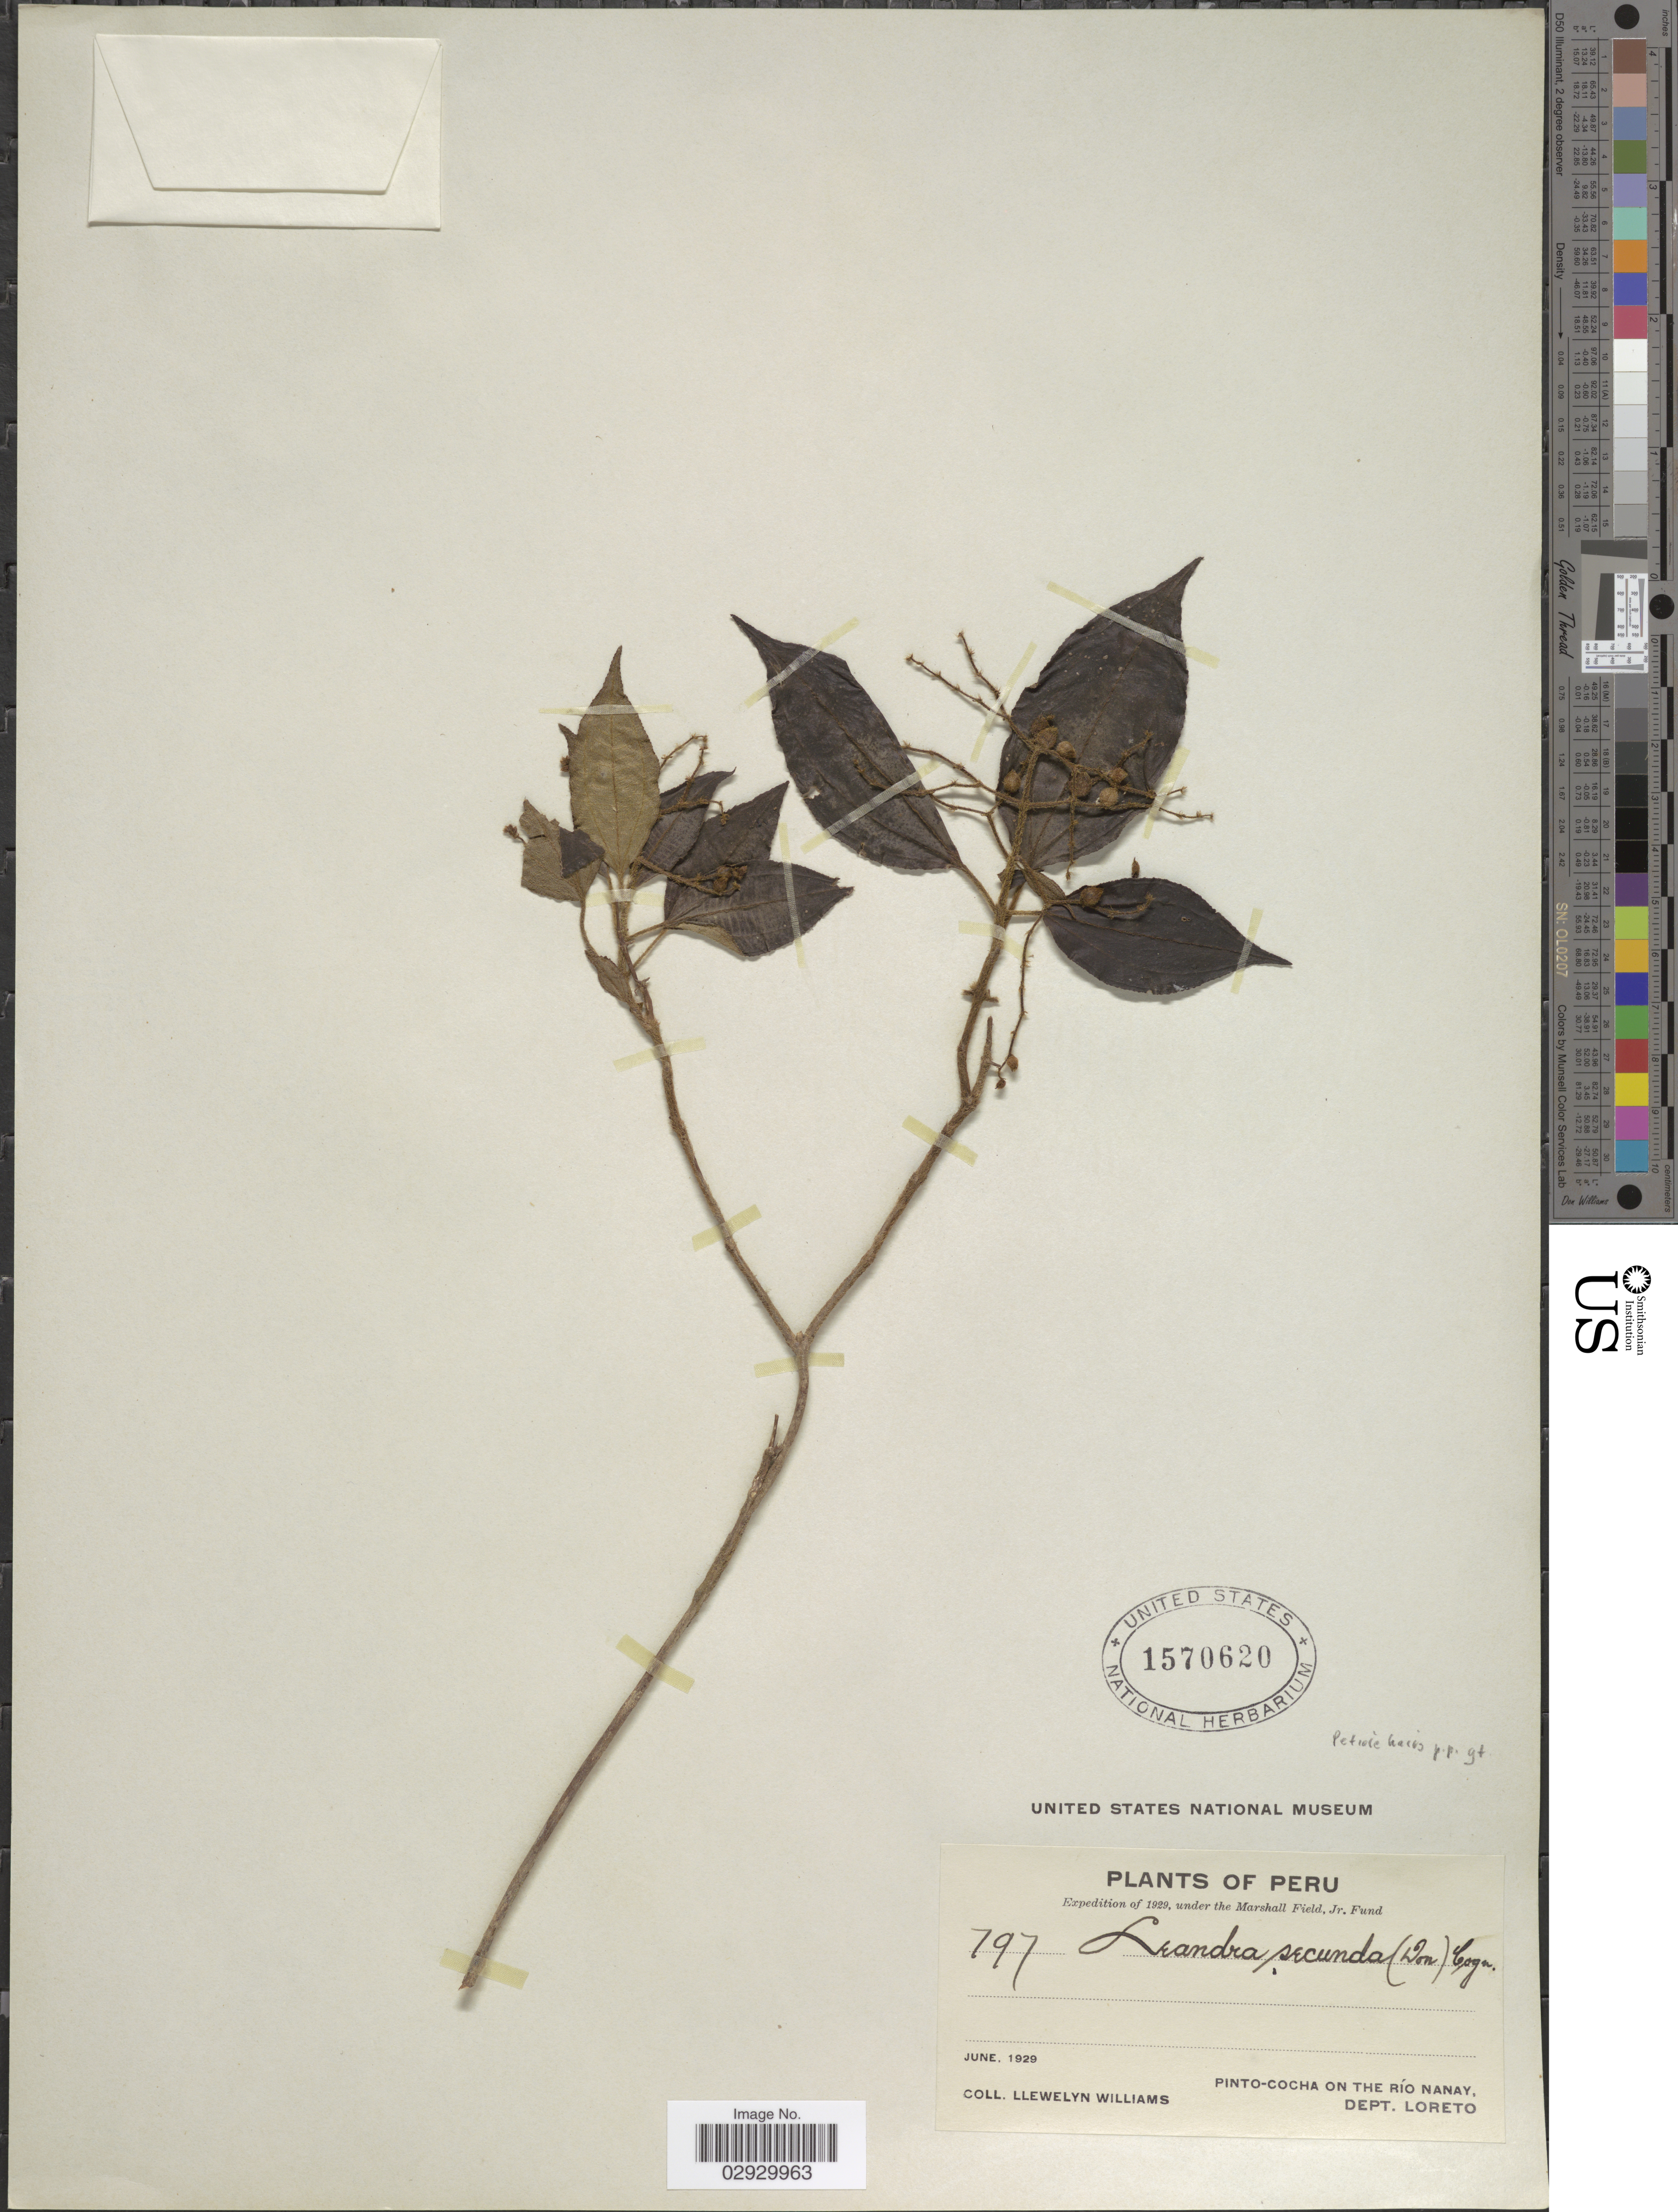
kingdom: Plantae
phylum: Tracheophyta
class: Magnoliopsida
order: Myrtales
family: Melastomataceae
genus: Leandra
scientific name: Leandra secunda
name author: (D. Don) Cogn.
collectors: Ll. Williams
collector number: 797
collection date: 1929-06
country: Peru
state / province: Loreto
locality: Pinto-Cocha on the Río Nanay, Dept. Loreto.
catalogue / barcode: US 1570620